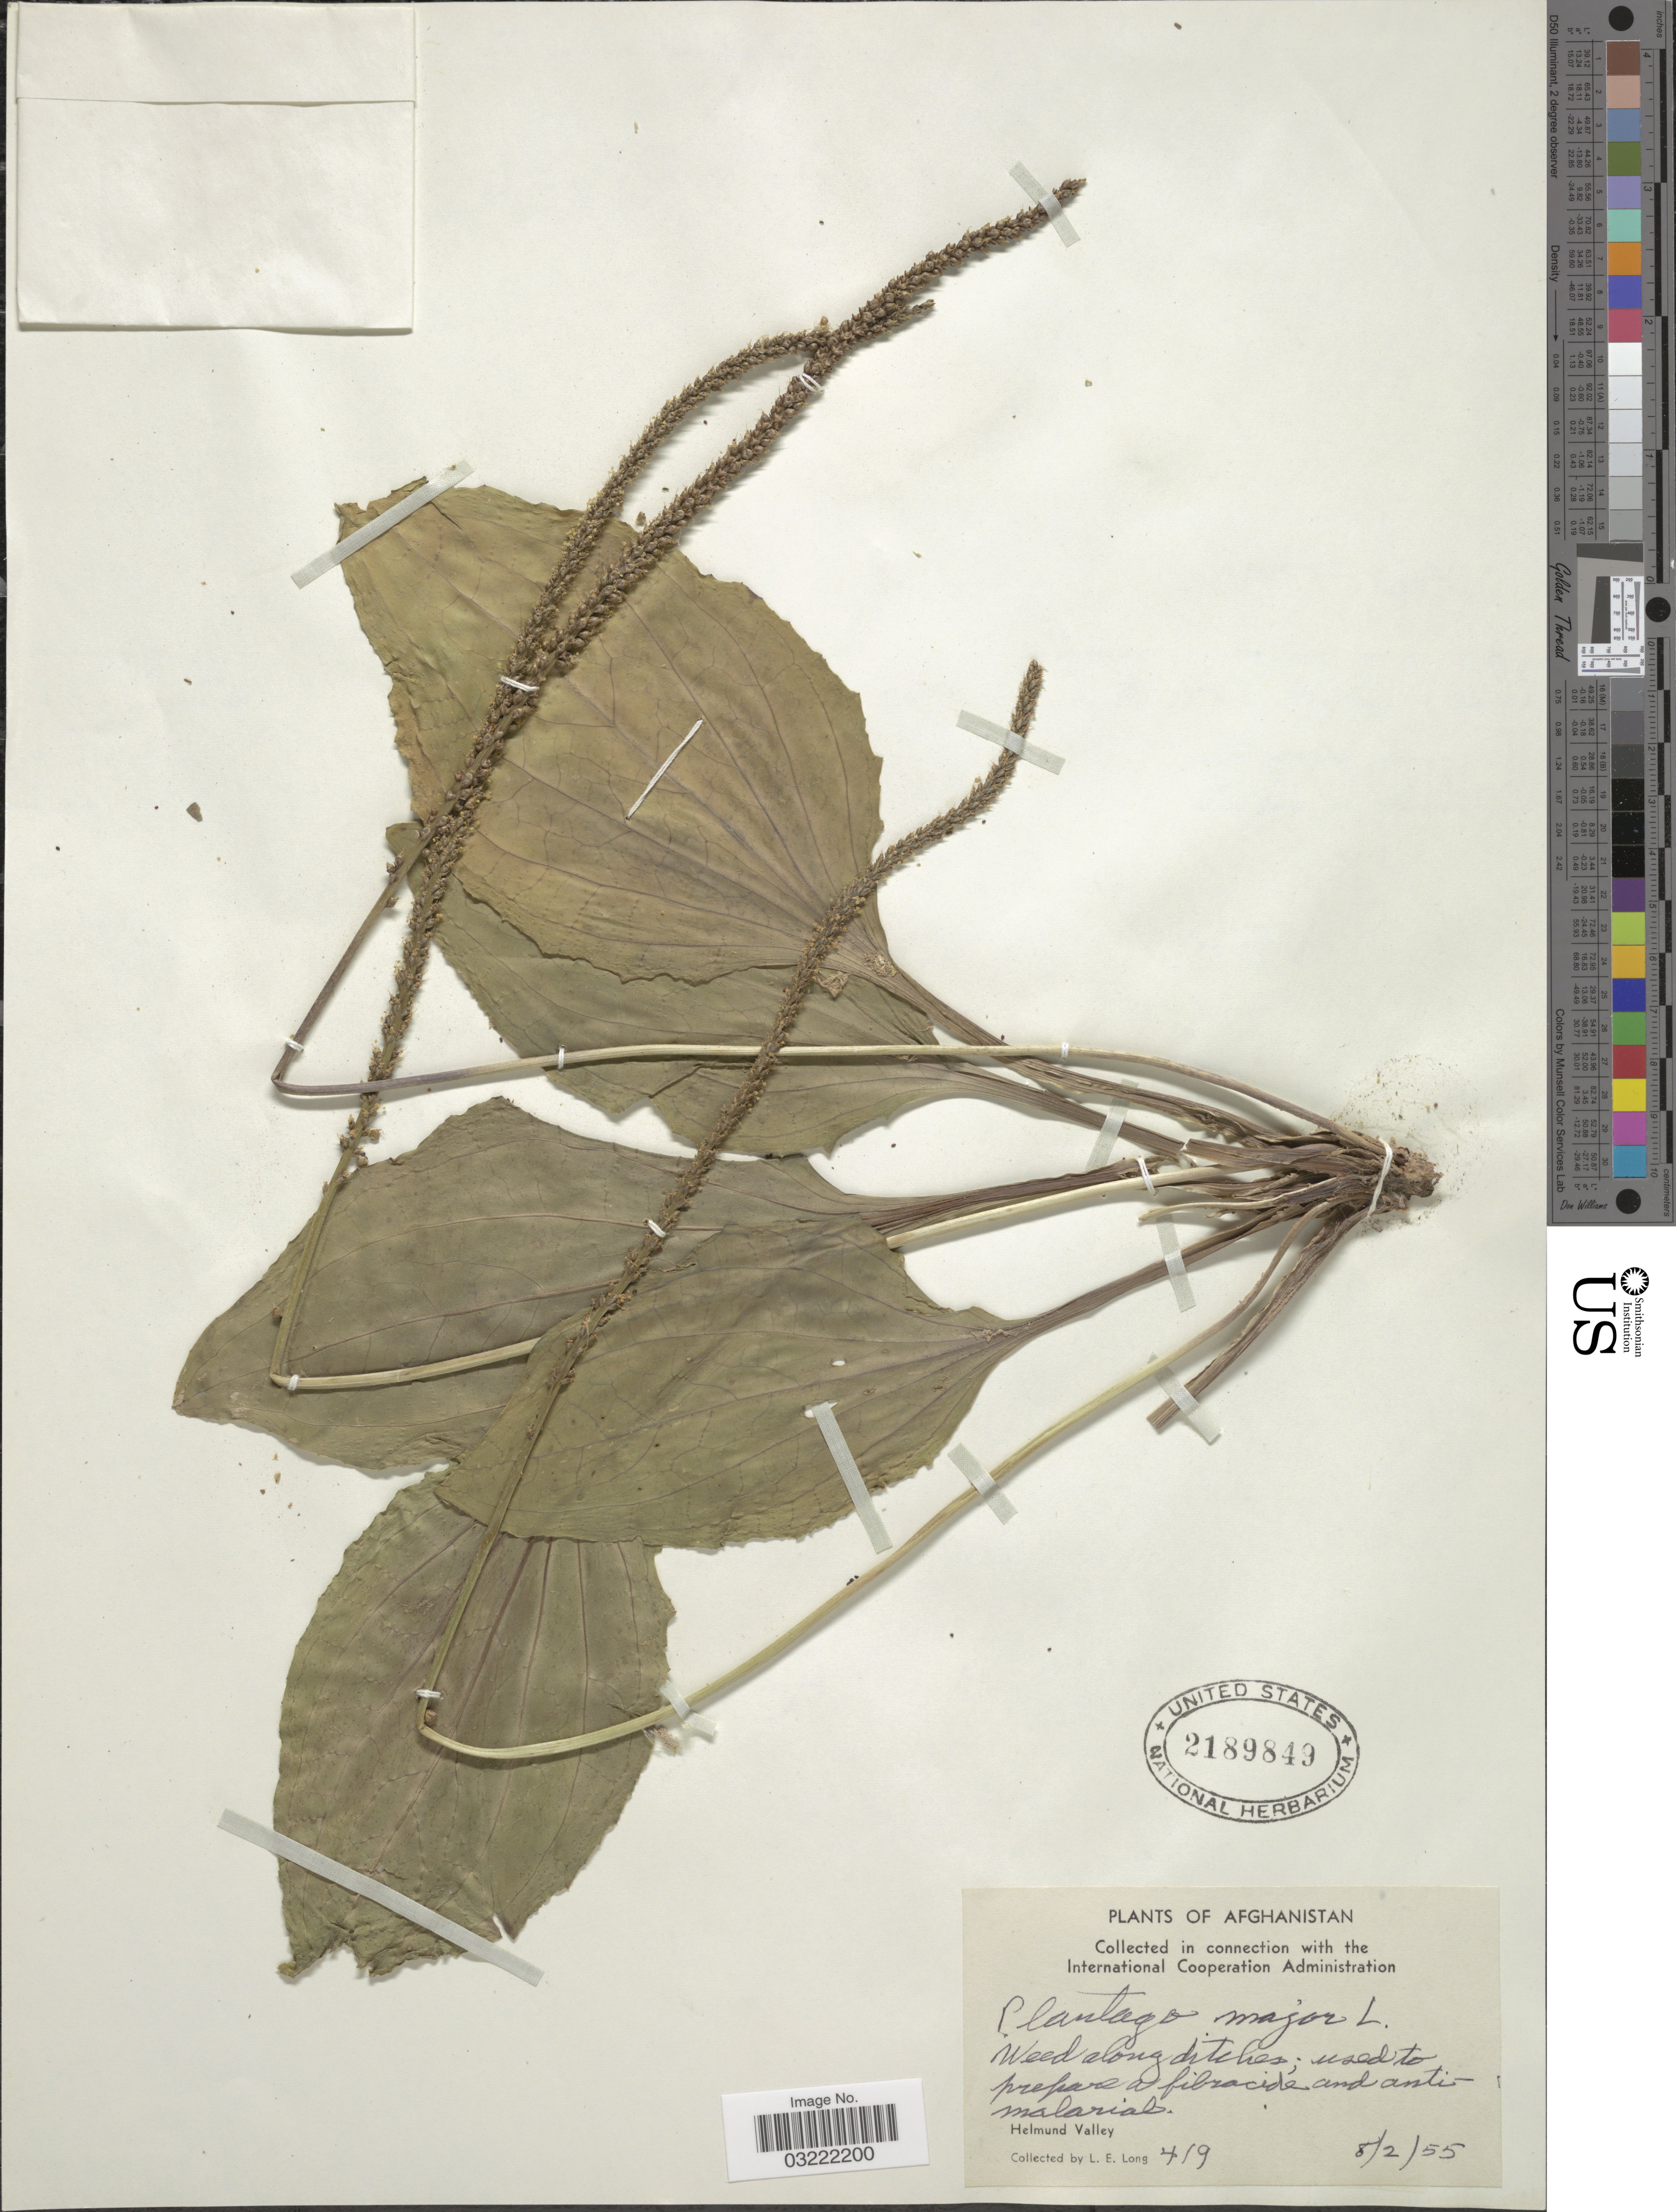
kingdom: Plantae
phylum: Tracheophyta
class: Magnoliopsida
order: Lamiales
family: Plantaginaceae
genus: Plantago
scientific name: Plantago major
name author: L.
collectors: L. E. Long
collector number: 419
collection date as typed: Transcribed d/m/y: 8/2/55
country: Afghanistan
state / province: Helmand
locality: Helmund Valley.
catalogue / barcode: US 2189849